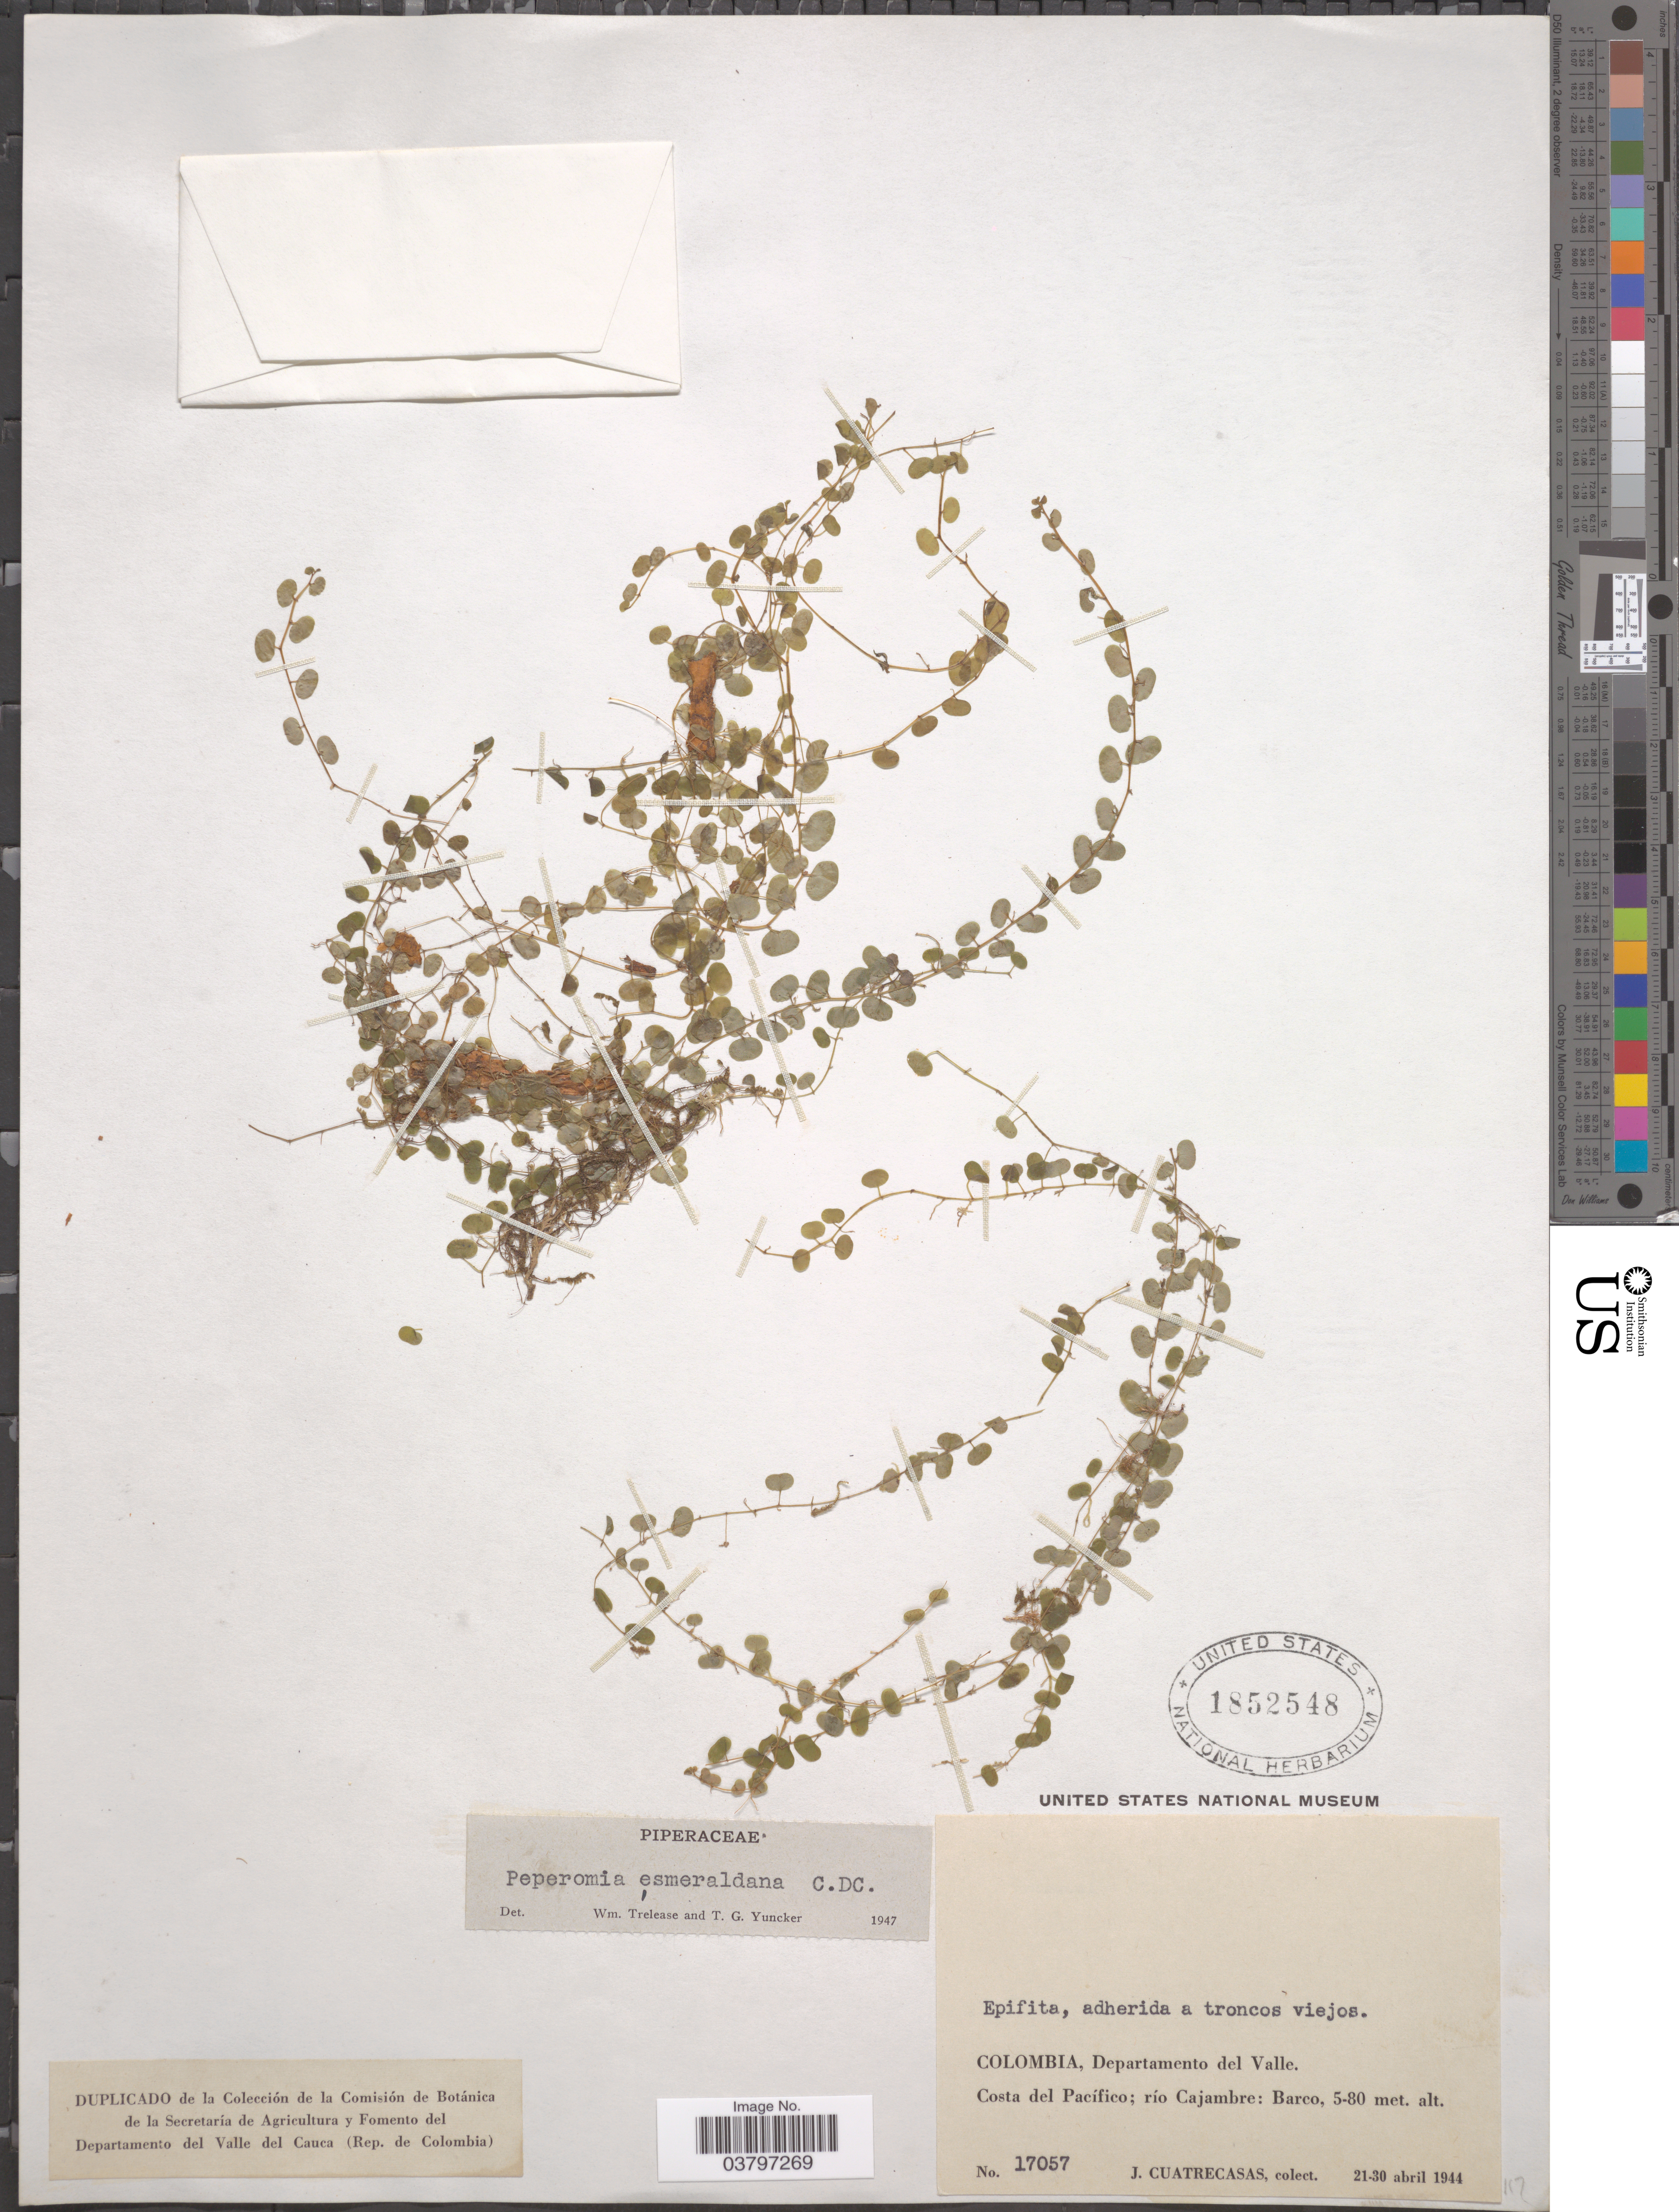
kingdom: Plantae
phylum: Tracheophyta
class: Magnoliopsida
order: Piperales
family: Piperaceae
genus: Peperomia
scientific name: Peperomia esmeraldana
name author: C. DC.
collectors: J. Cuatrecasas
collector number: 17057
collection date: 1944-04-21/1944-04-30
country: Colombia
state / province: Valle del Cauca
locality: Departamento del Valle. Costa del Pacífico; río Cajambre: Barco.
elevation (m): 5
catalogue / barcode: US 1852548